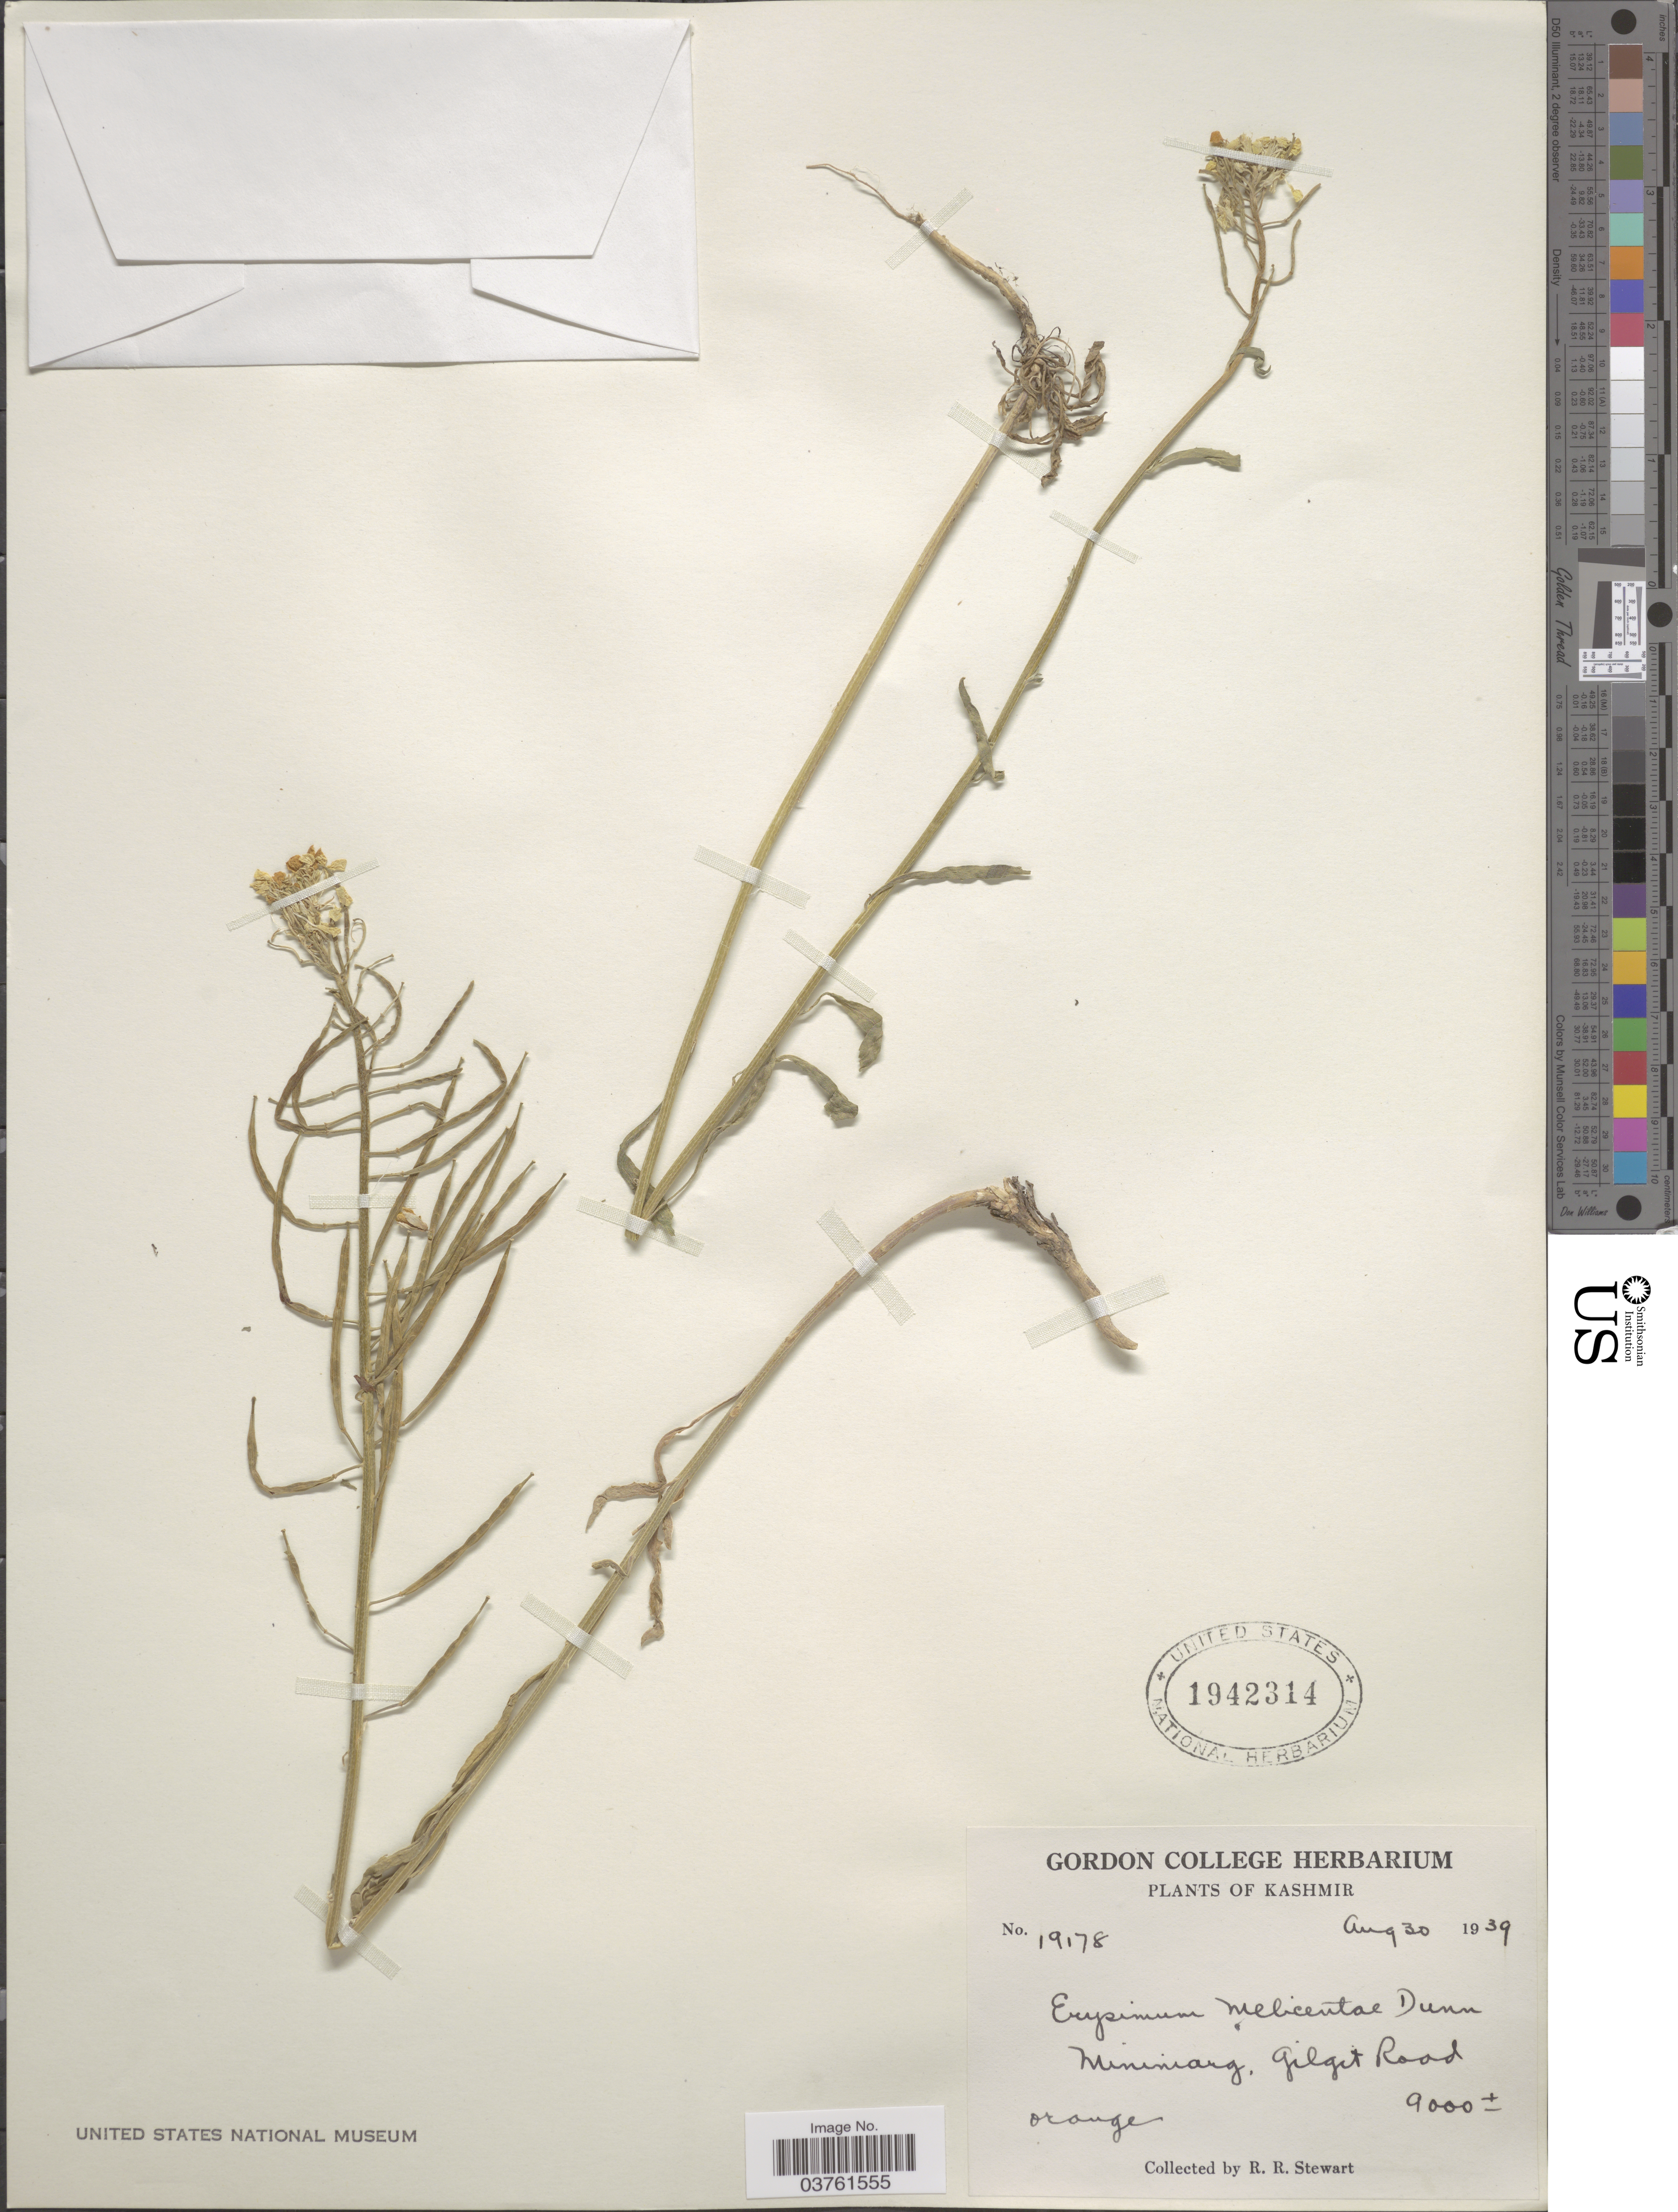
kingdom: Plantae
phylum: Tracheophyta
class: Magnoliopsida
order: Brassicales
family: Brassicaceae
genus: Erysimum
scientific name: Erysimum melicentae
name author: Dunn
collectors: R. Stewart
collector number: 19178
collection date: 1939-08-30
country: Pakistan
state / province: Gilgit-Baltistan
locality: Kashmir. Minimarg, Gilgit Road.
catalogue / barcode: US 1942314